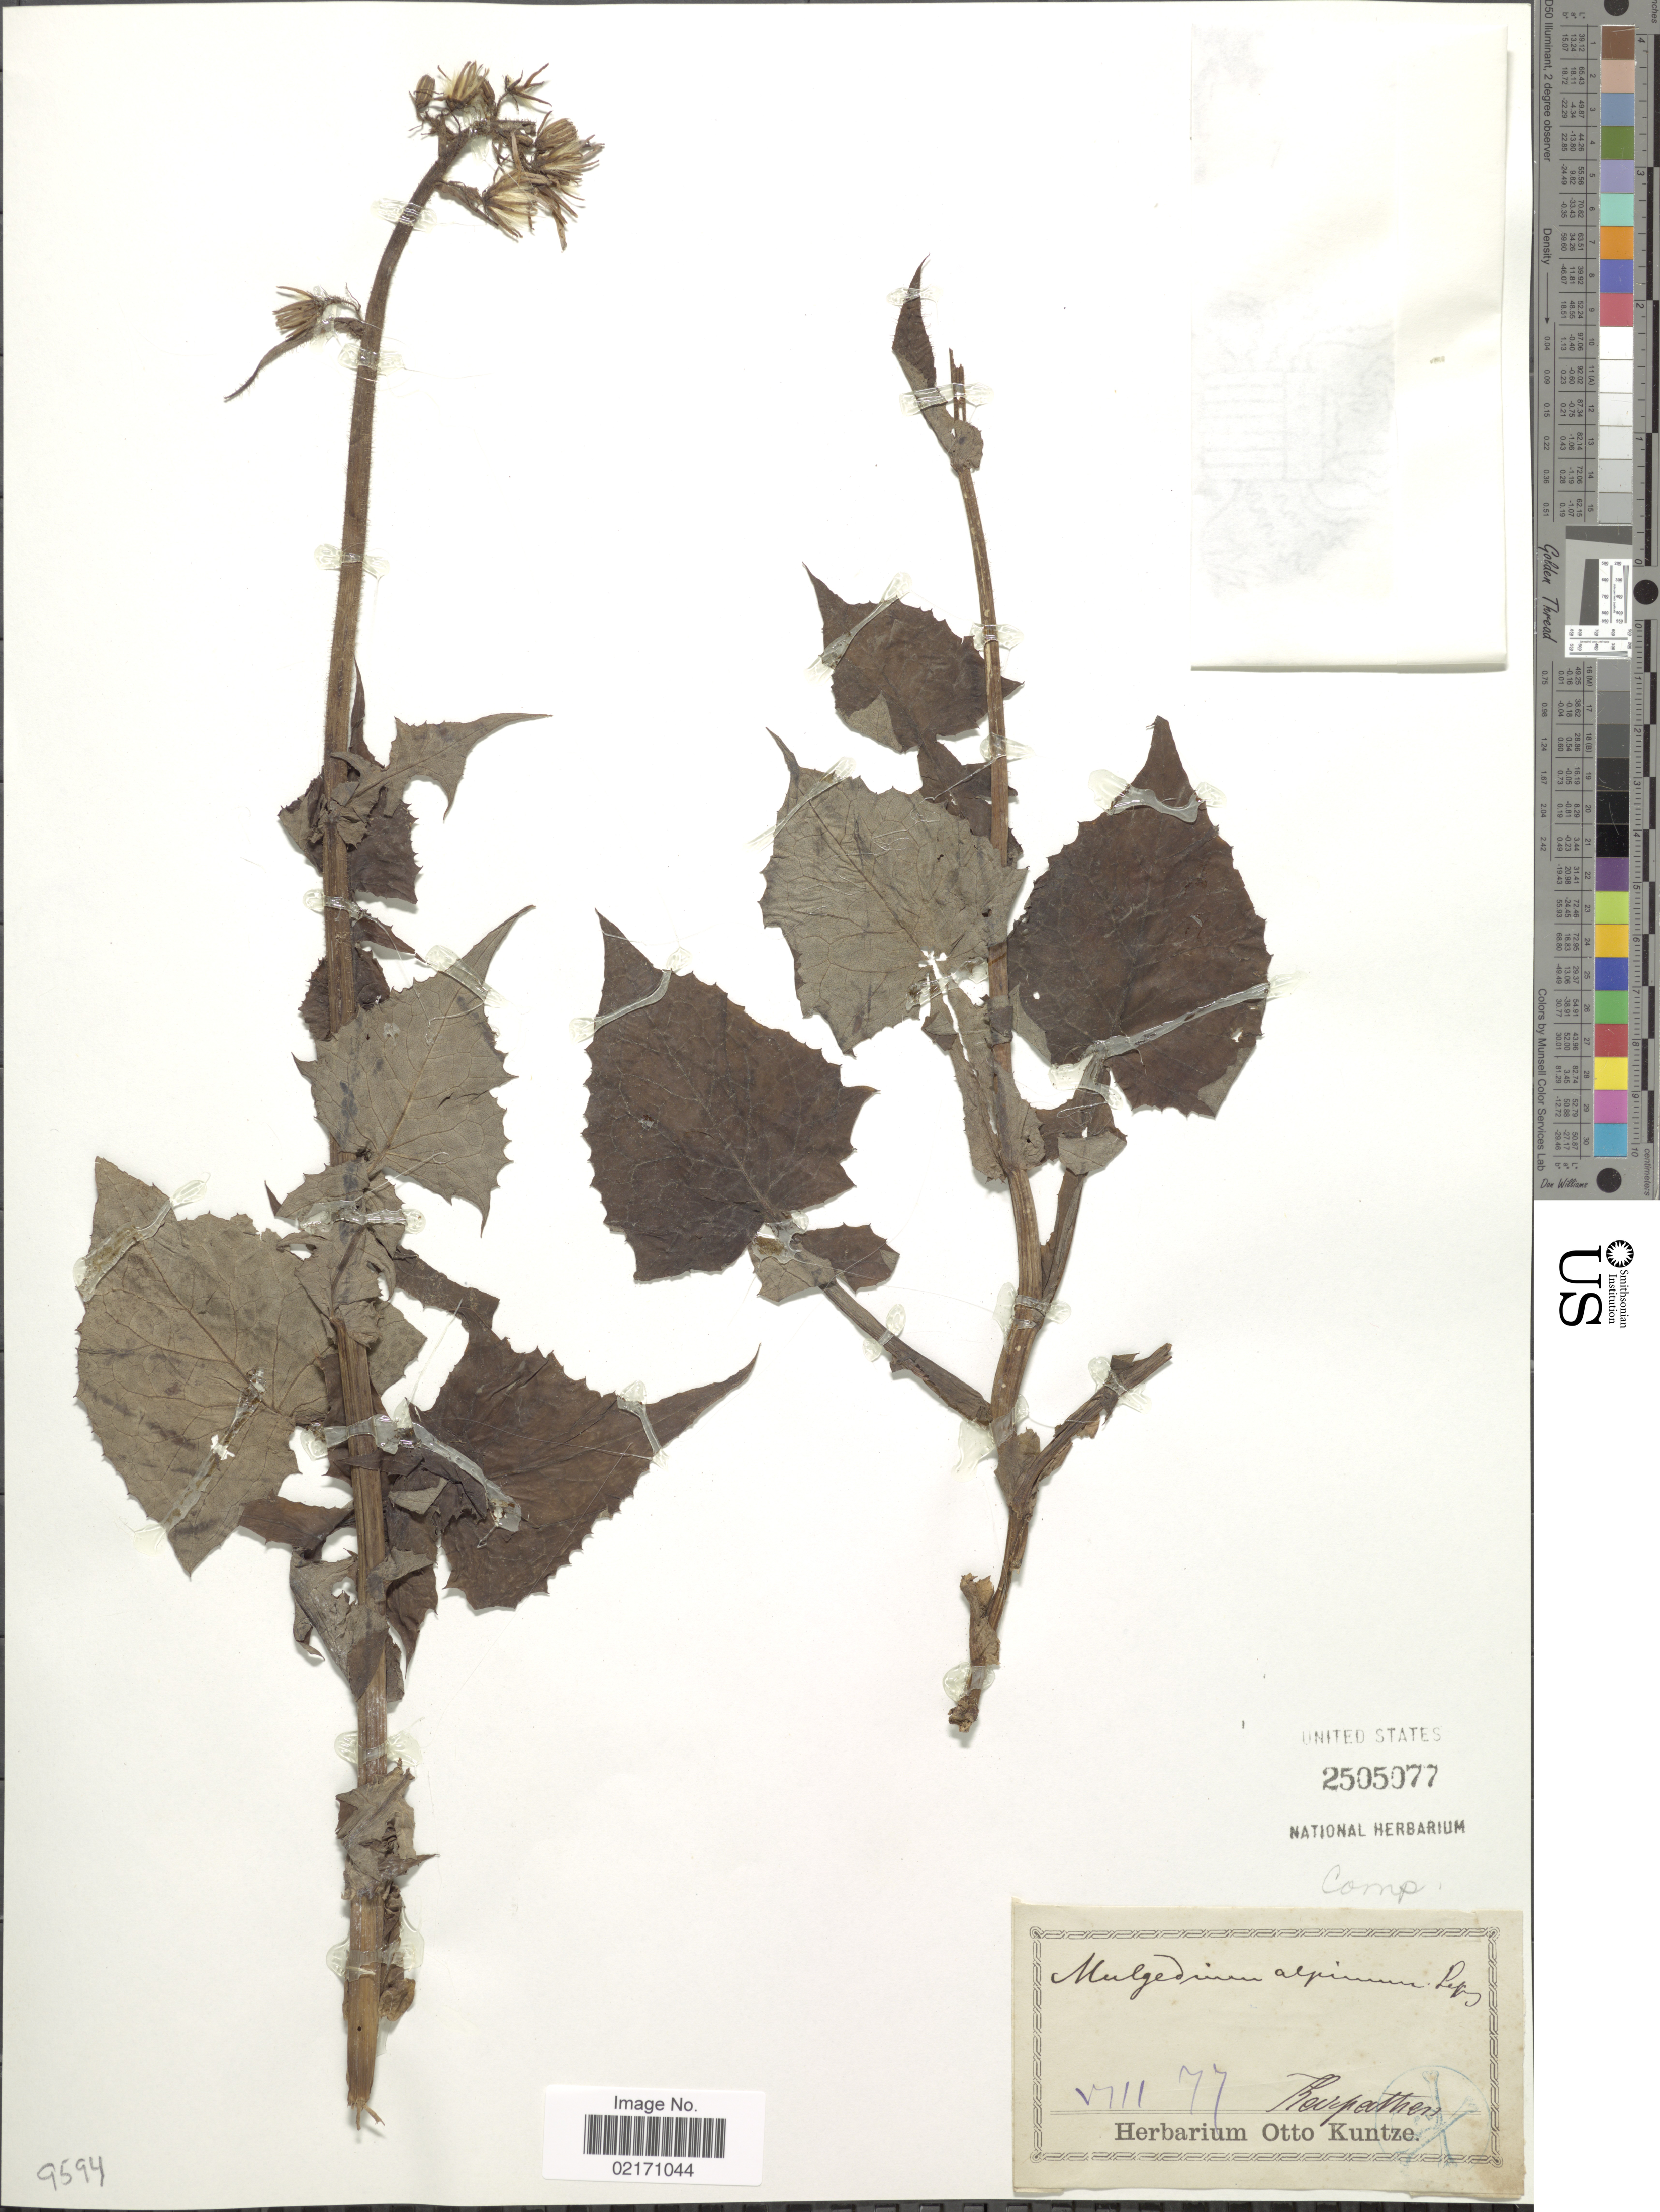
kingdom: Plantae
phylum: Tracheophyta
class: Magnoliopsida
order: Asterales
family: Asteraceae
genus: Lactuca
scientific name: Lactuca alpina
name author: (L.) A. Gray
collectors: ex herb. Otto Kuntze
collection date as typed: Transcribed d/m/y: /8/77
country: Greece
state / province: South Aegean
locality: Karpathos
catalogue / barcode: US 2505077